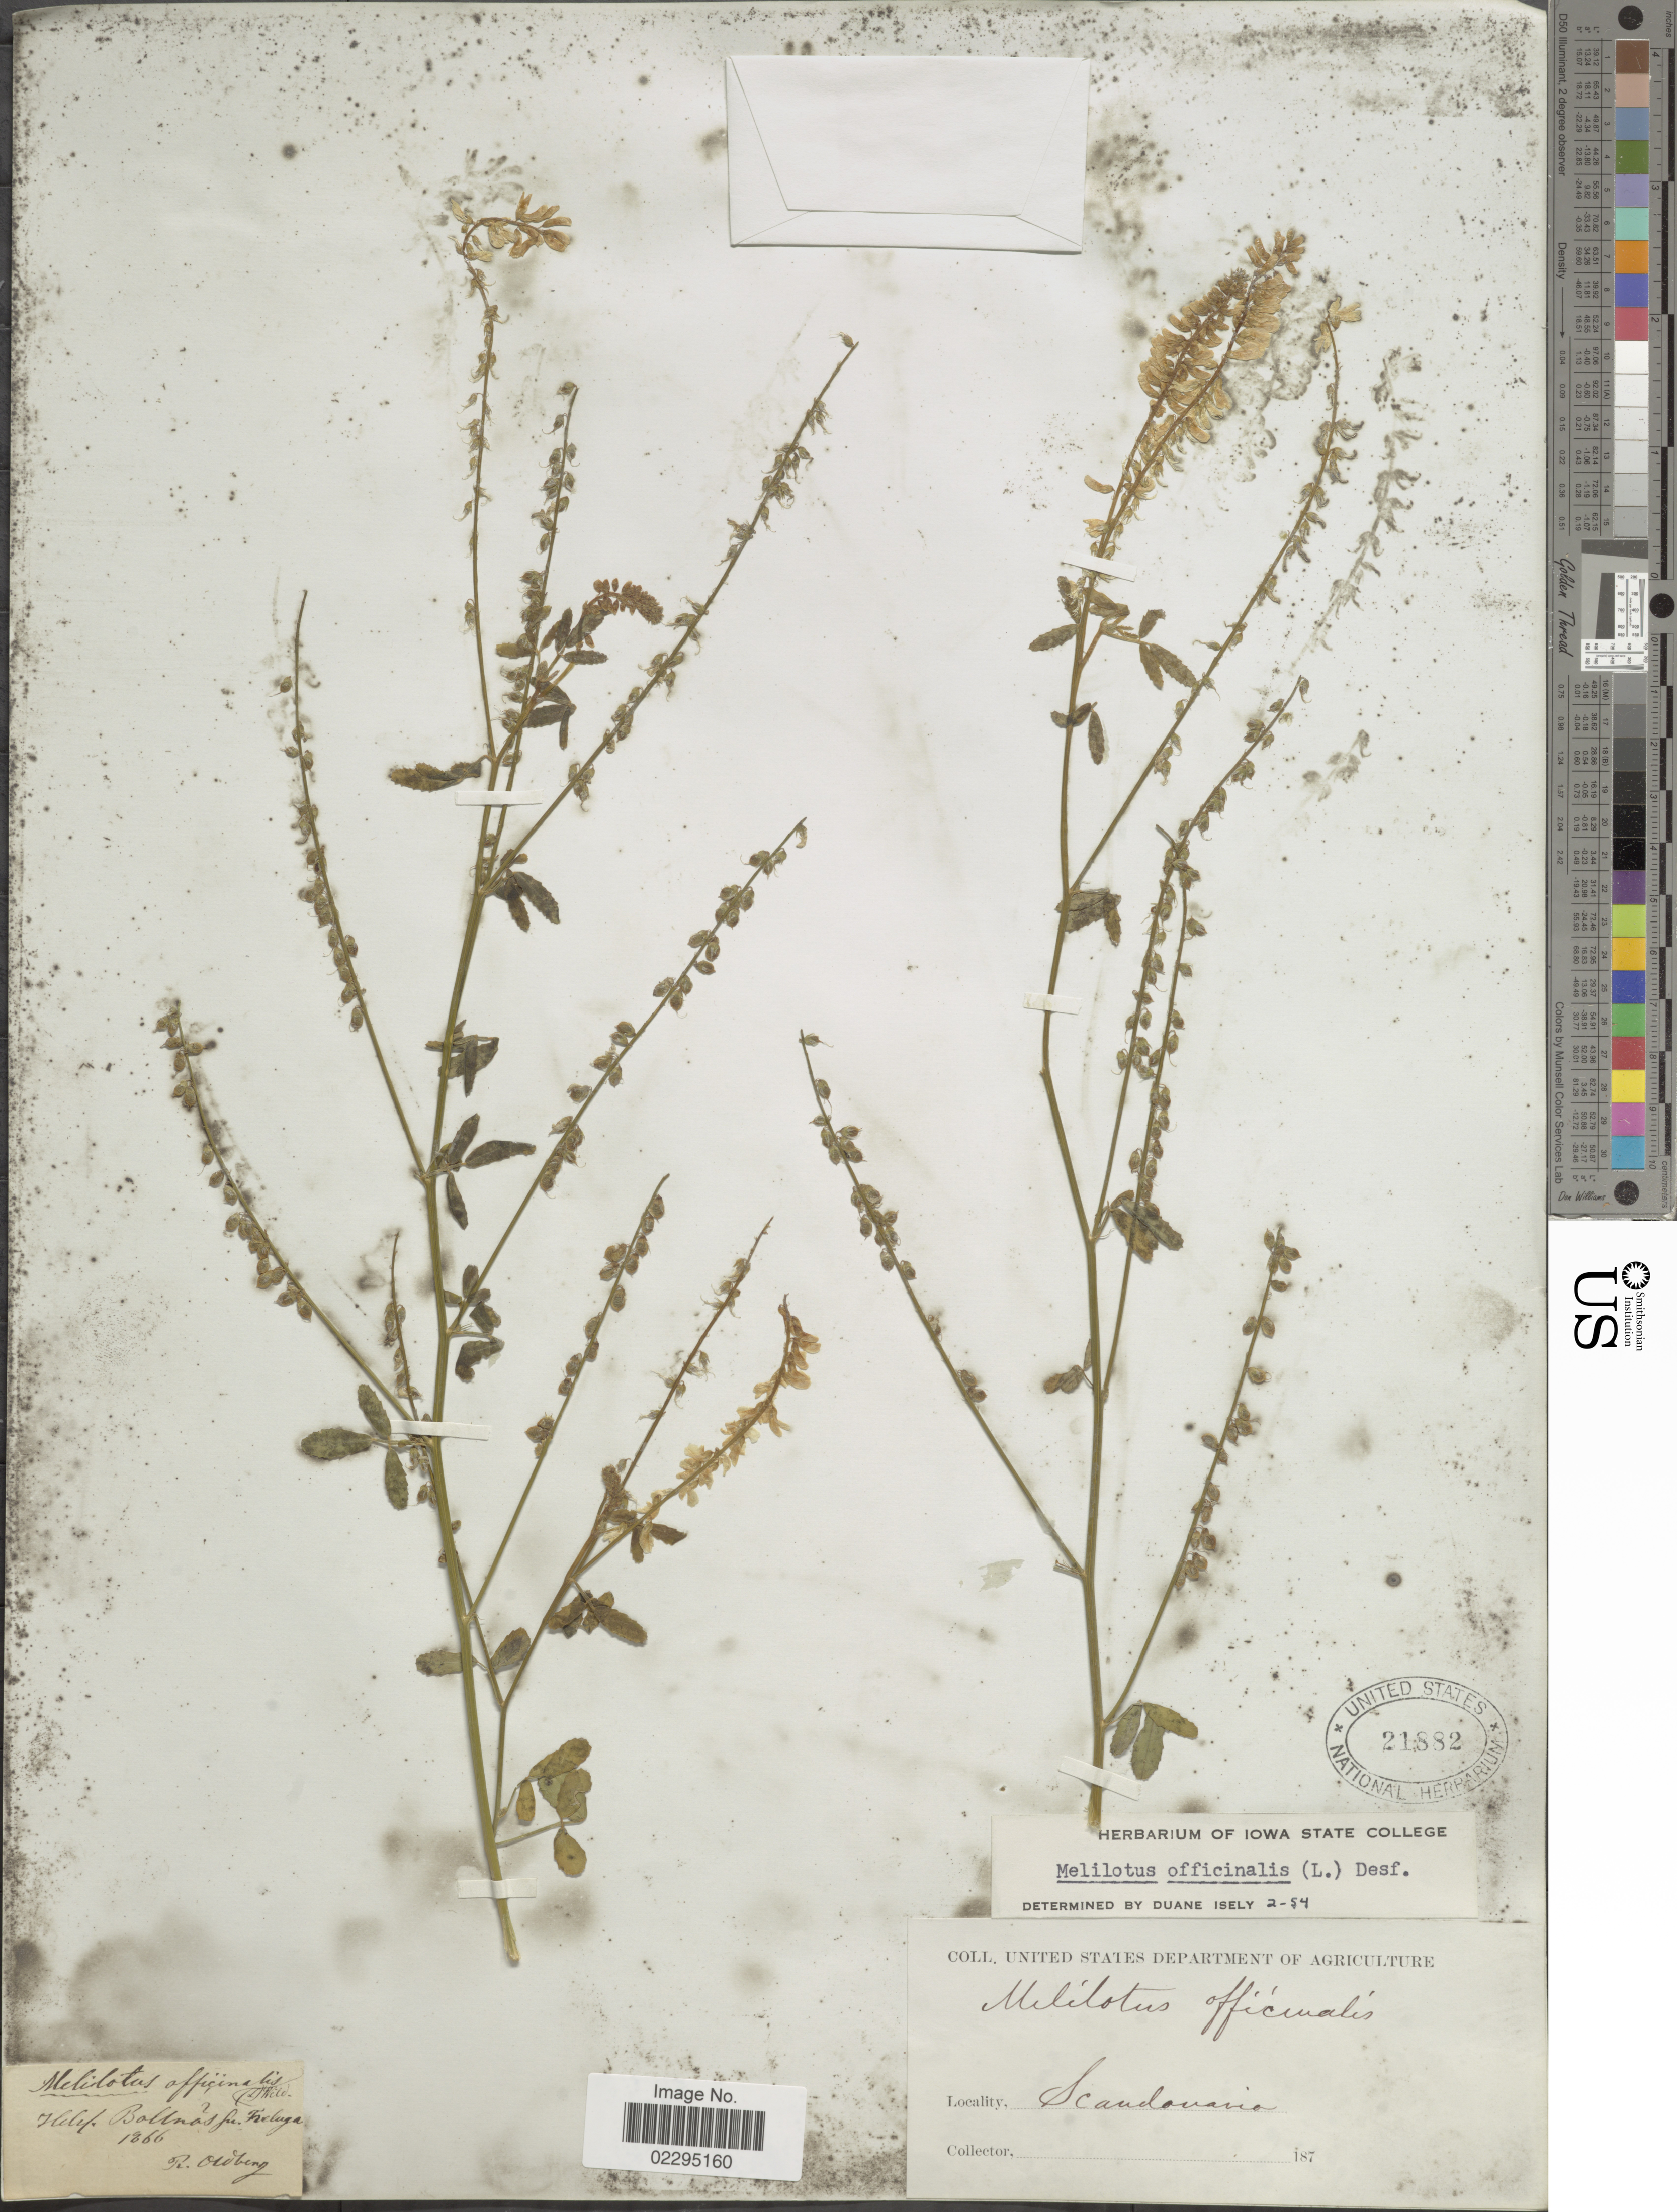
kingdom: Plantae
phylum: Tracheophyta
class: Magnoliopsida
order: Fabales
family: Fabaceae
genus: Melilotus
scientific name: Melilotus officinalis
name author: (L.) Lam.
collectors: R. Oldberg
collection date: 1866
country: Sweden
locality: Helif Bollnas fu. Freluga. Scandinavia.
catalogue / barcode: US 21882